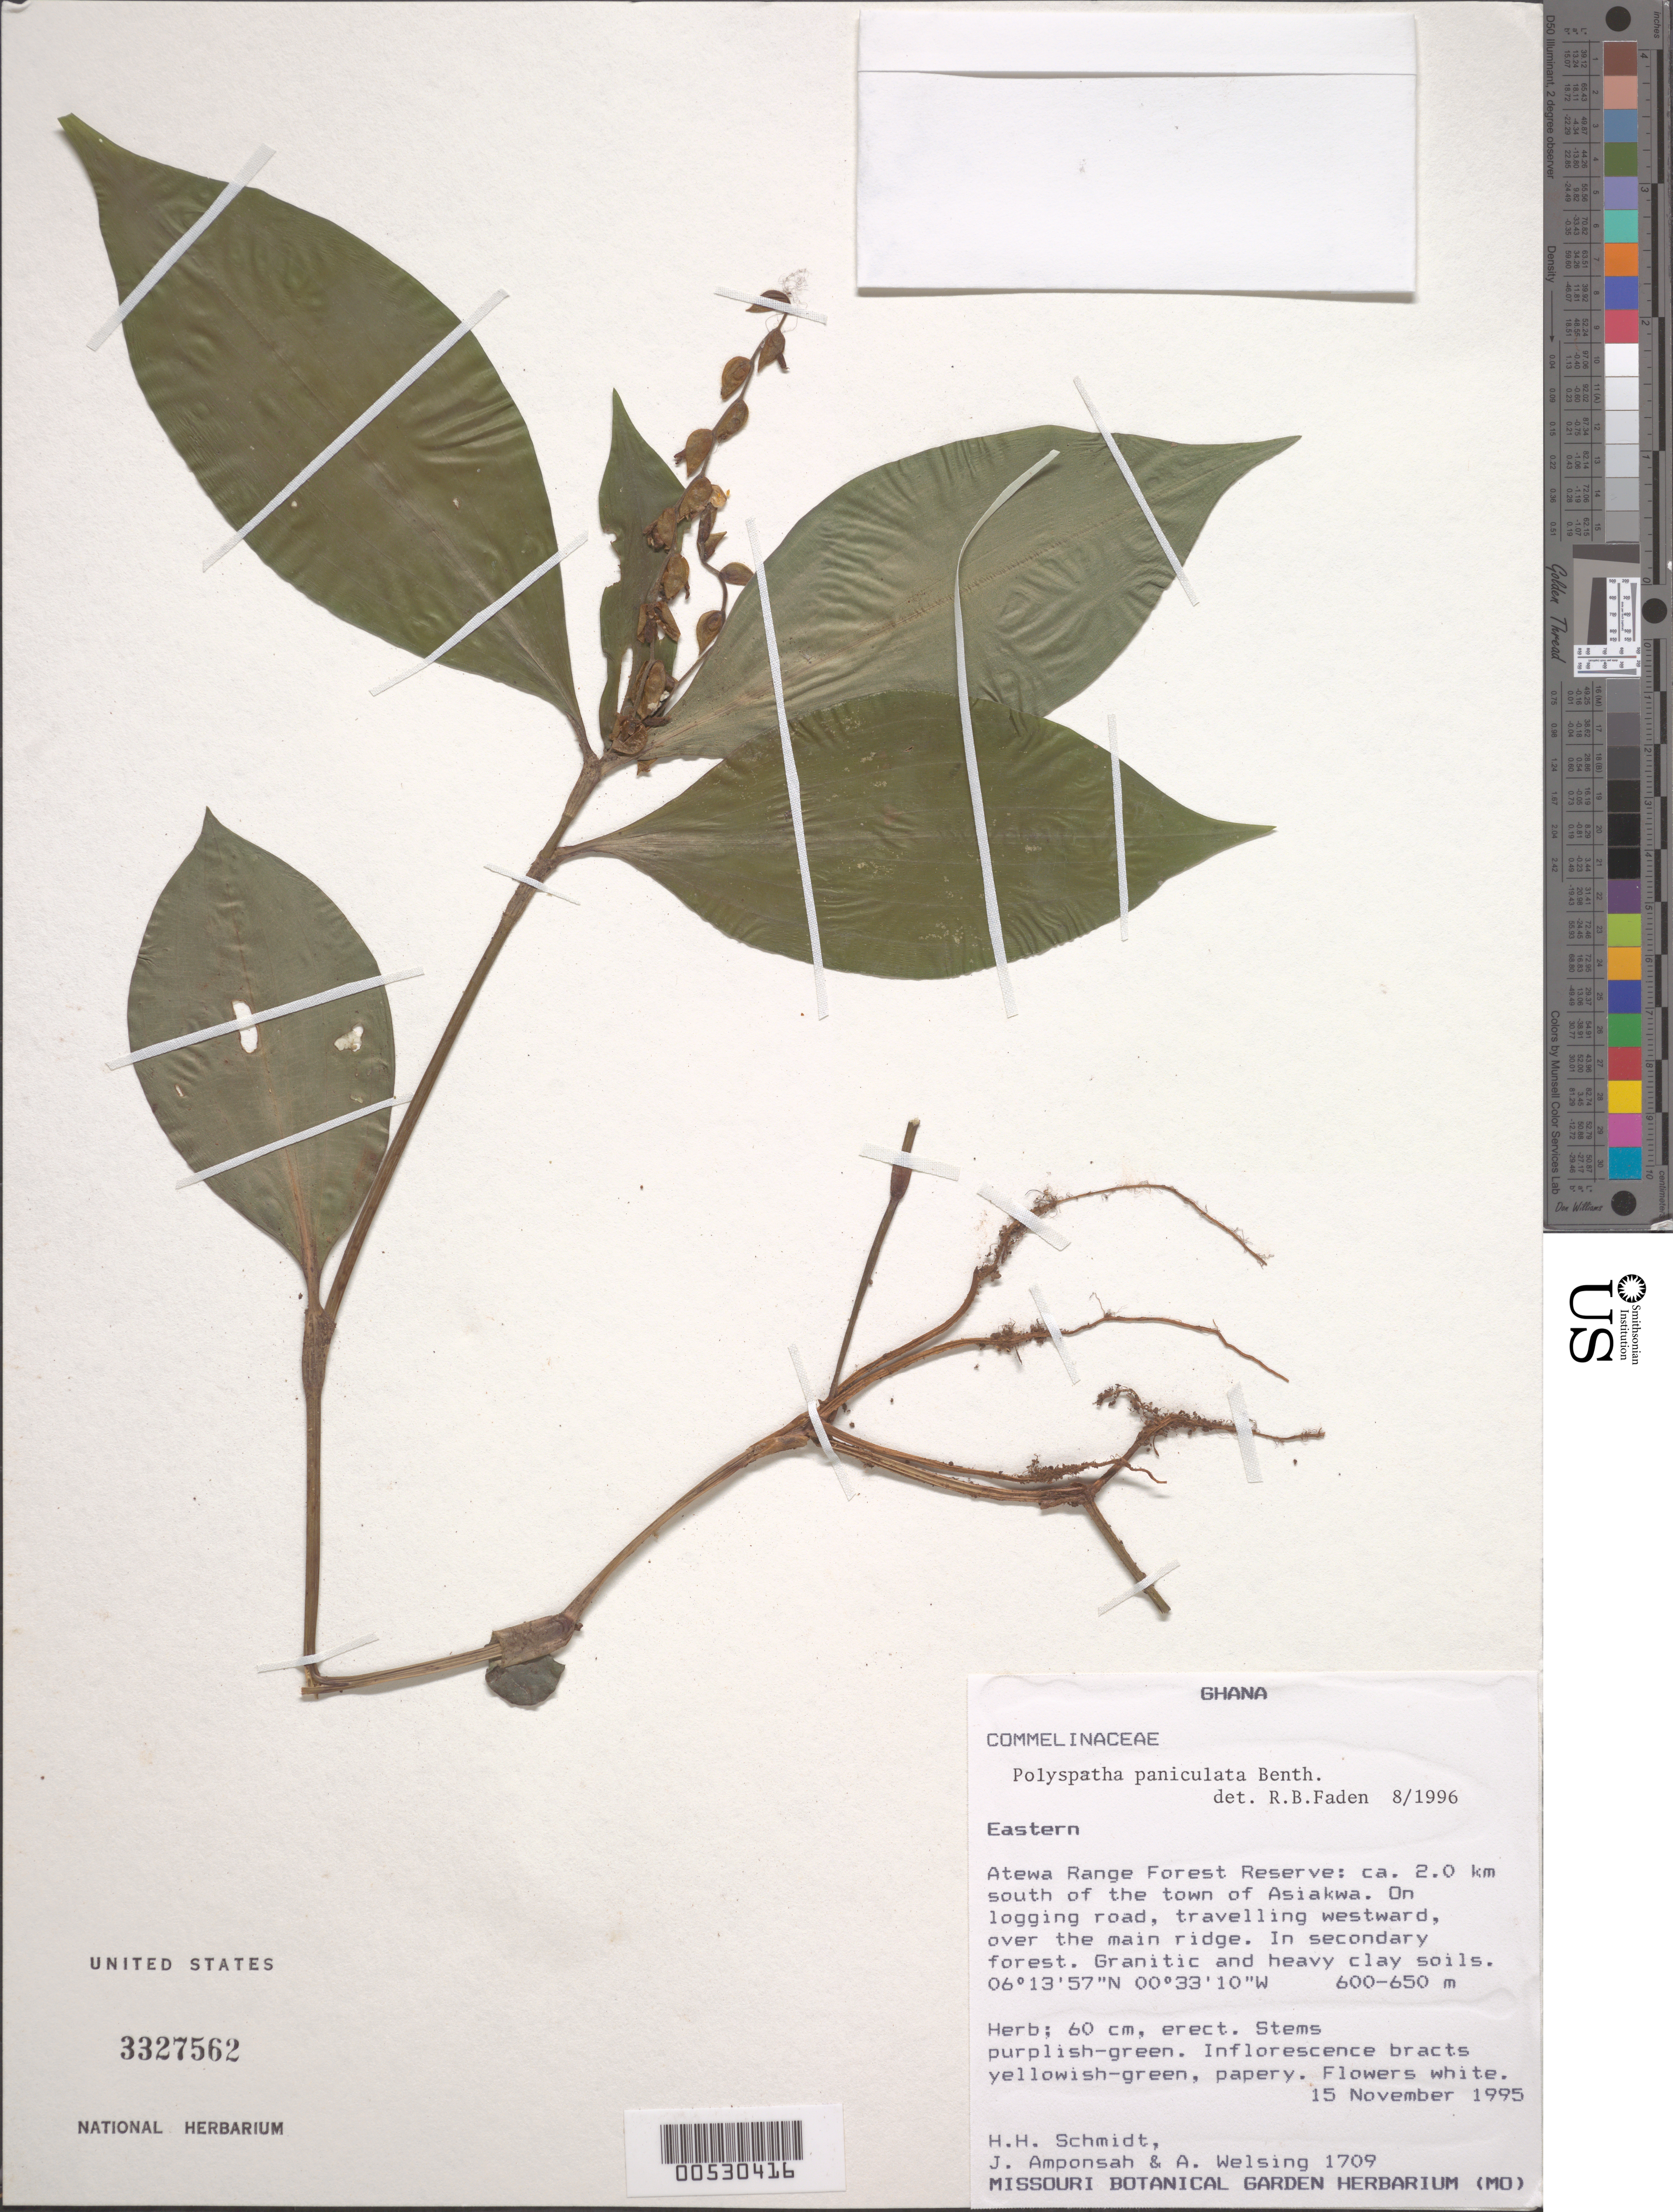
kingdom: Plantae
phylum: Tracheophyta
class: Liliopsida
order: Commelinales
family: Commelinaceae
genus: Polyspatha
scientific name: Polyspatha paniculata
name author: Benth.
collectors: H. H. Schmidt, A. Welsing & J. Amponsah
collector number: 1709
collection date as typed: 15 Nov 1995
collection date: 1995-11-15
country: Ghana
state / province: Eastern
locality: Atewa range forest reserve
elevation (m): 600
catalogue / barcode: US 3327562